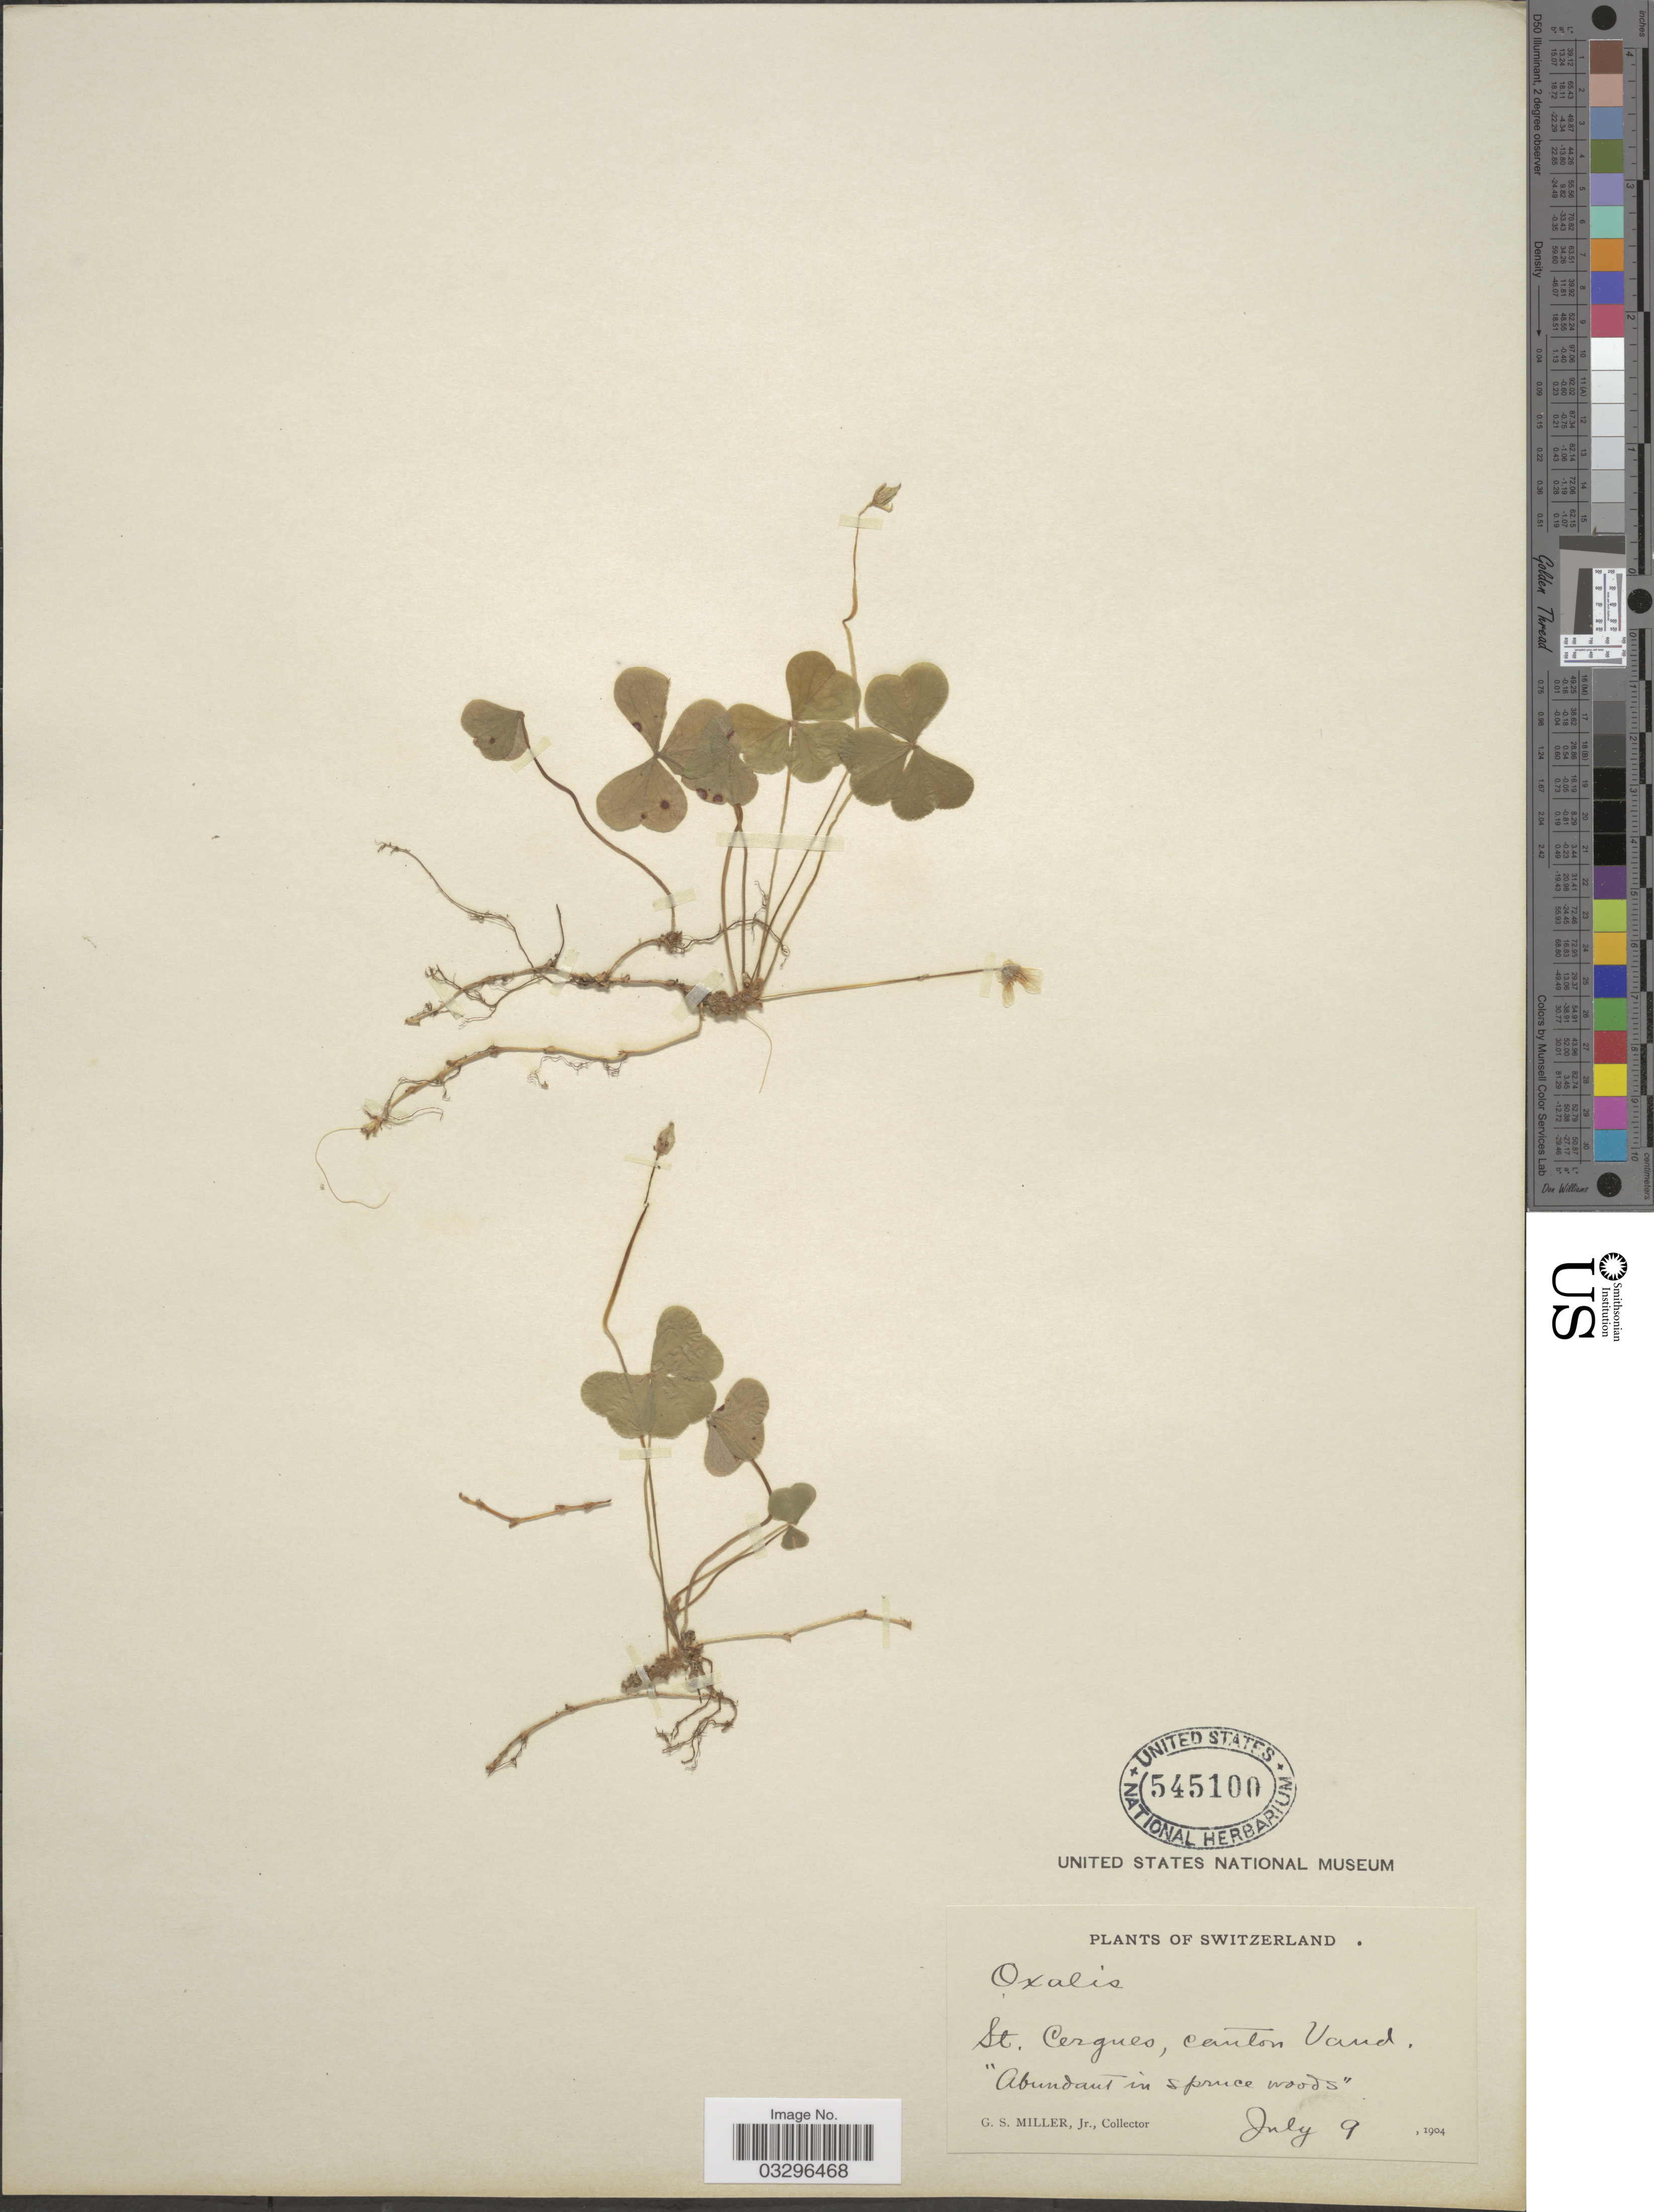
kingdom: Plantae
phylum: Tracheophyta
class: Magnoliopsida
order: Oxalidales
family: Oxalidaceae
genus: Oxalis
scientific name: Oxalis acetosella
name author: L.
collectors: G. S. Miller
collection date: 1904-07-09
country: Switzerland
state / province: Vaud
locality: St. Cergues, canton Vaud.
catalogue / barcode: US 545100